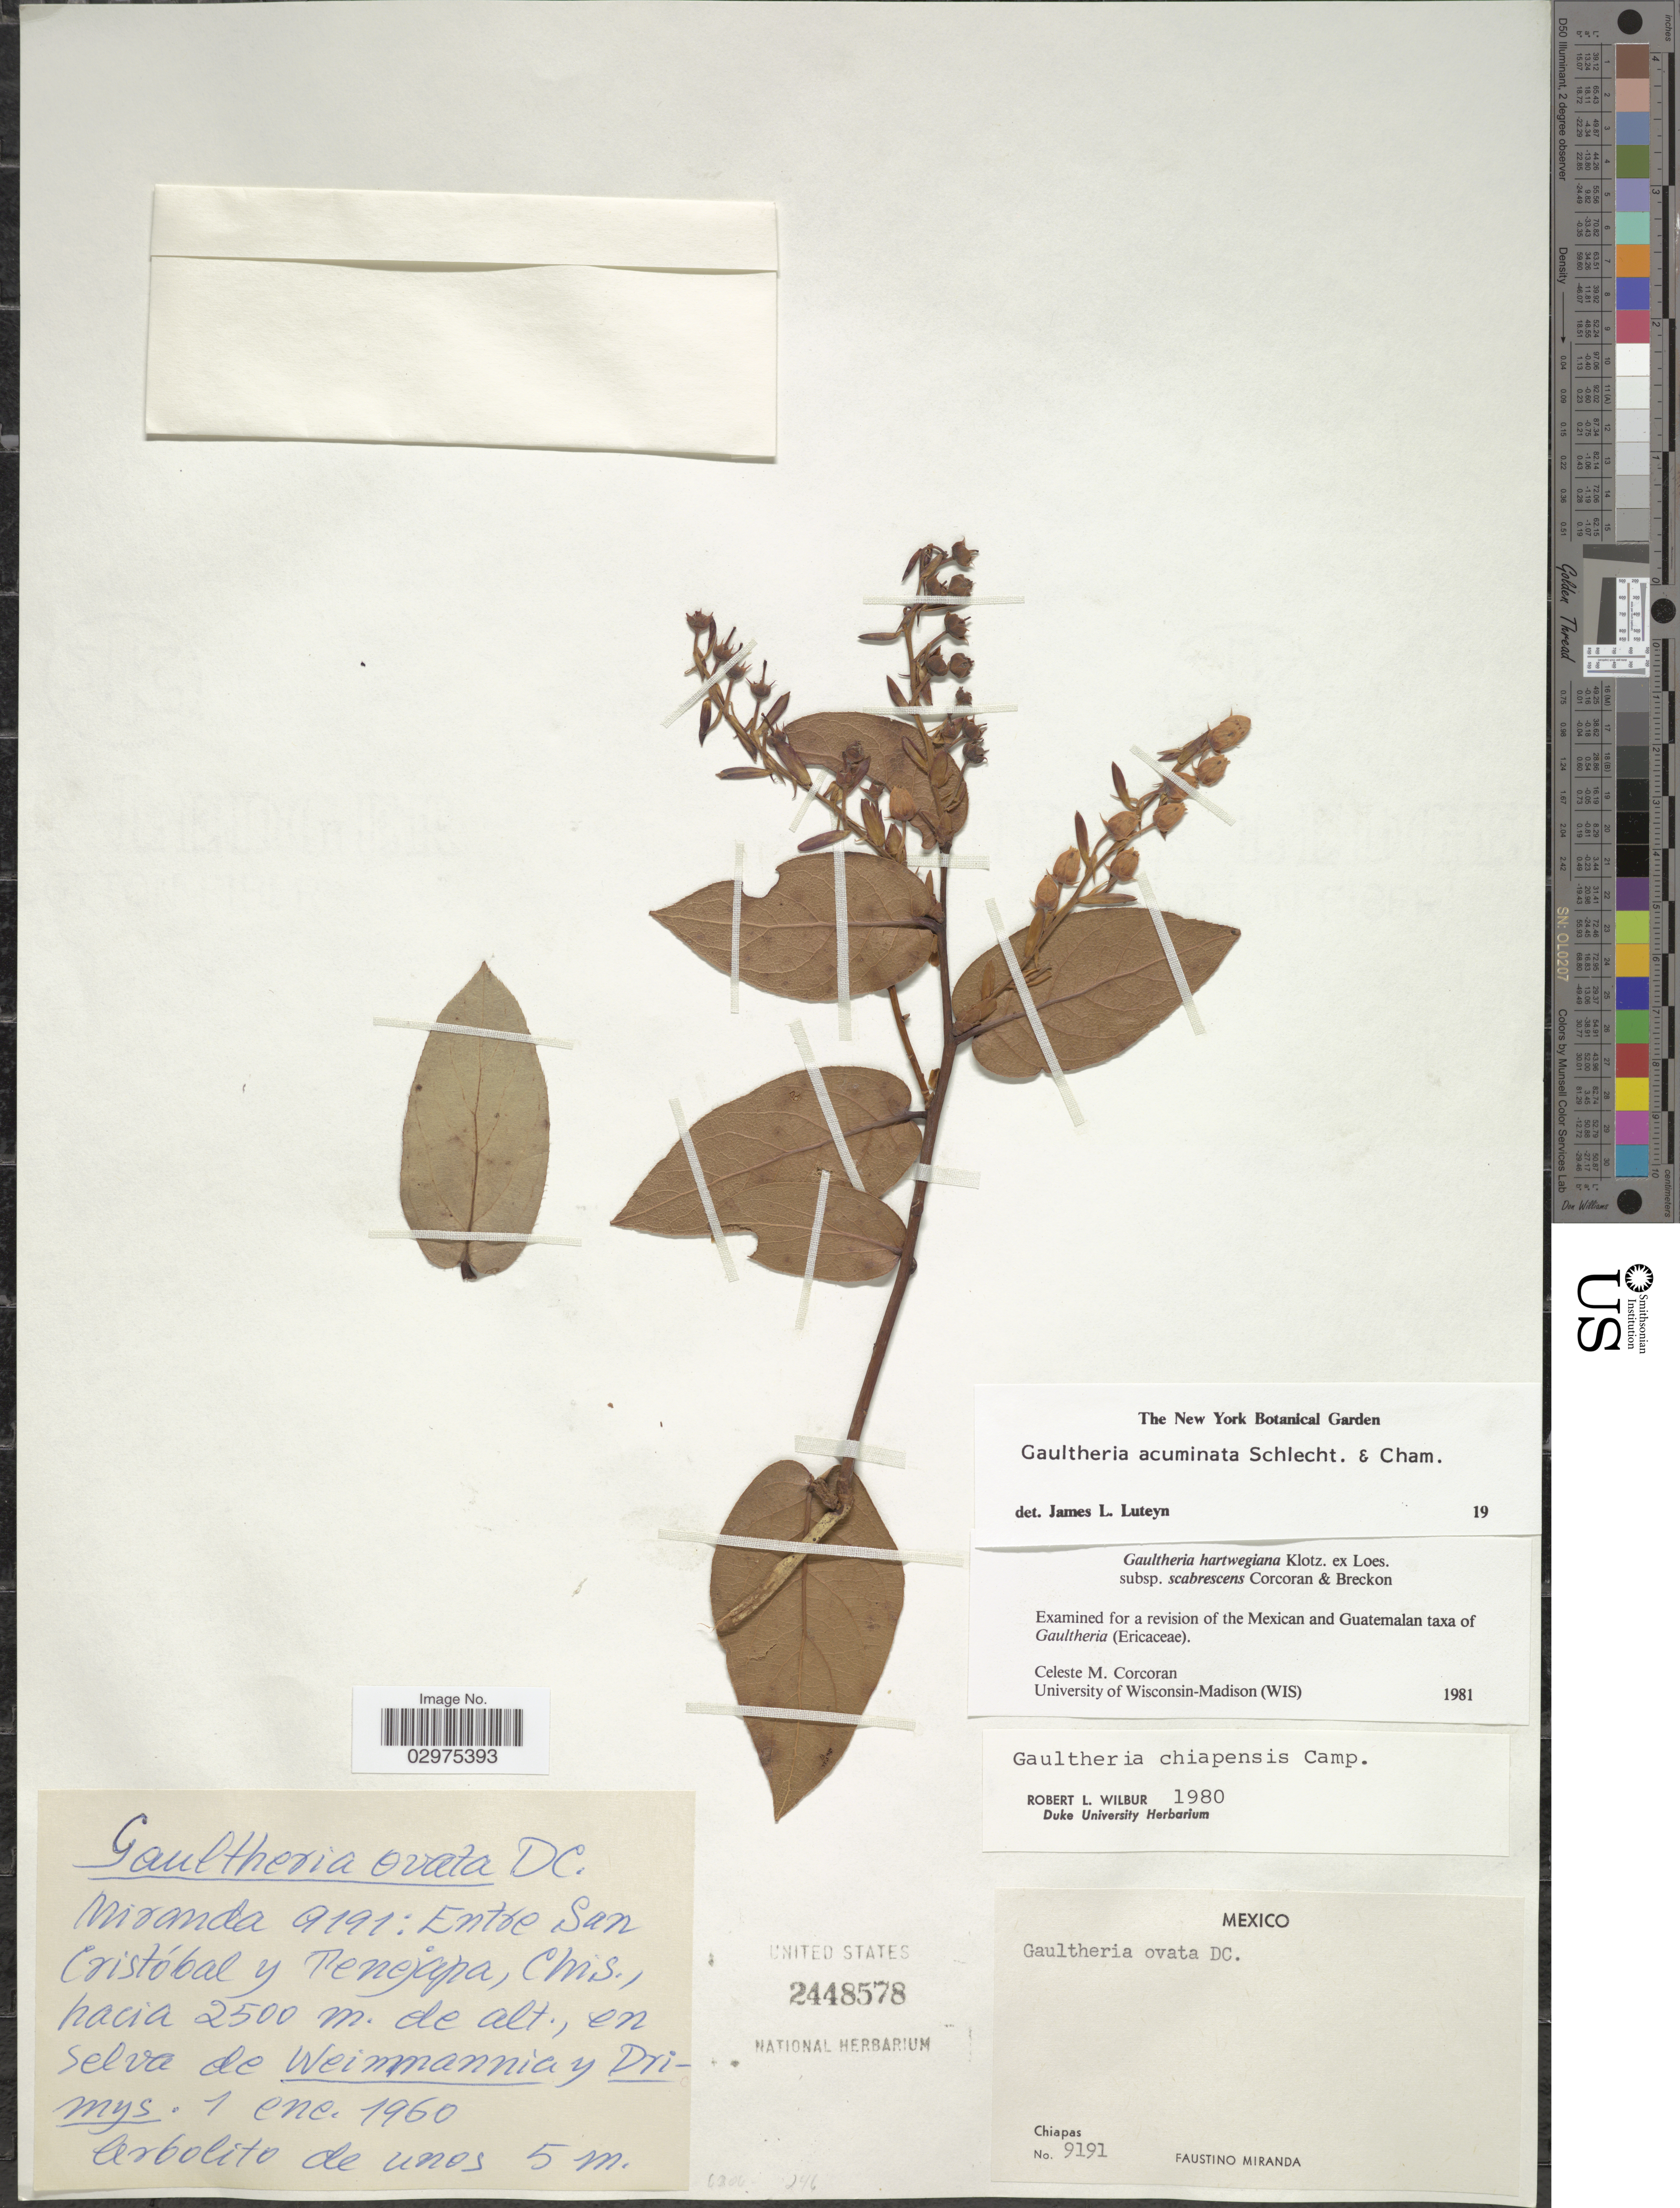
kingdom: Plantae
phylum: Tracheophyta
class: Magnoliopsida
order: Ericales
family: Ericaceae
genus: Gaultheria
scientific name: Gaultheria acuminata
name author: Schltdl. & Cham.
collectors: F. Miranda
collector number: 9191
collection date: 1960-01-01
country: Mexico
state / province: Chiapas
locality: Entre San Cristóbal y Tenejapa.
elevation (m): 2500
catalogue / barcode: US 2448578